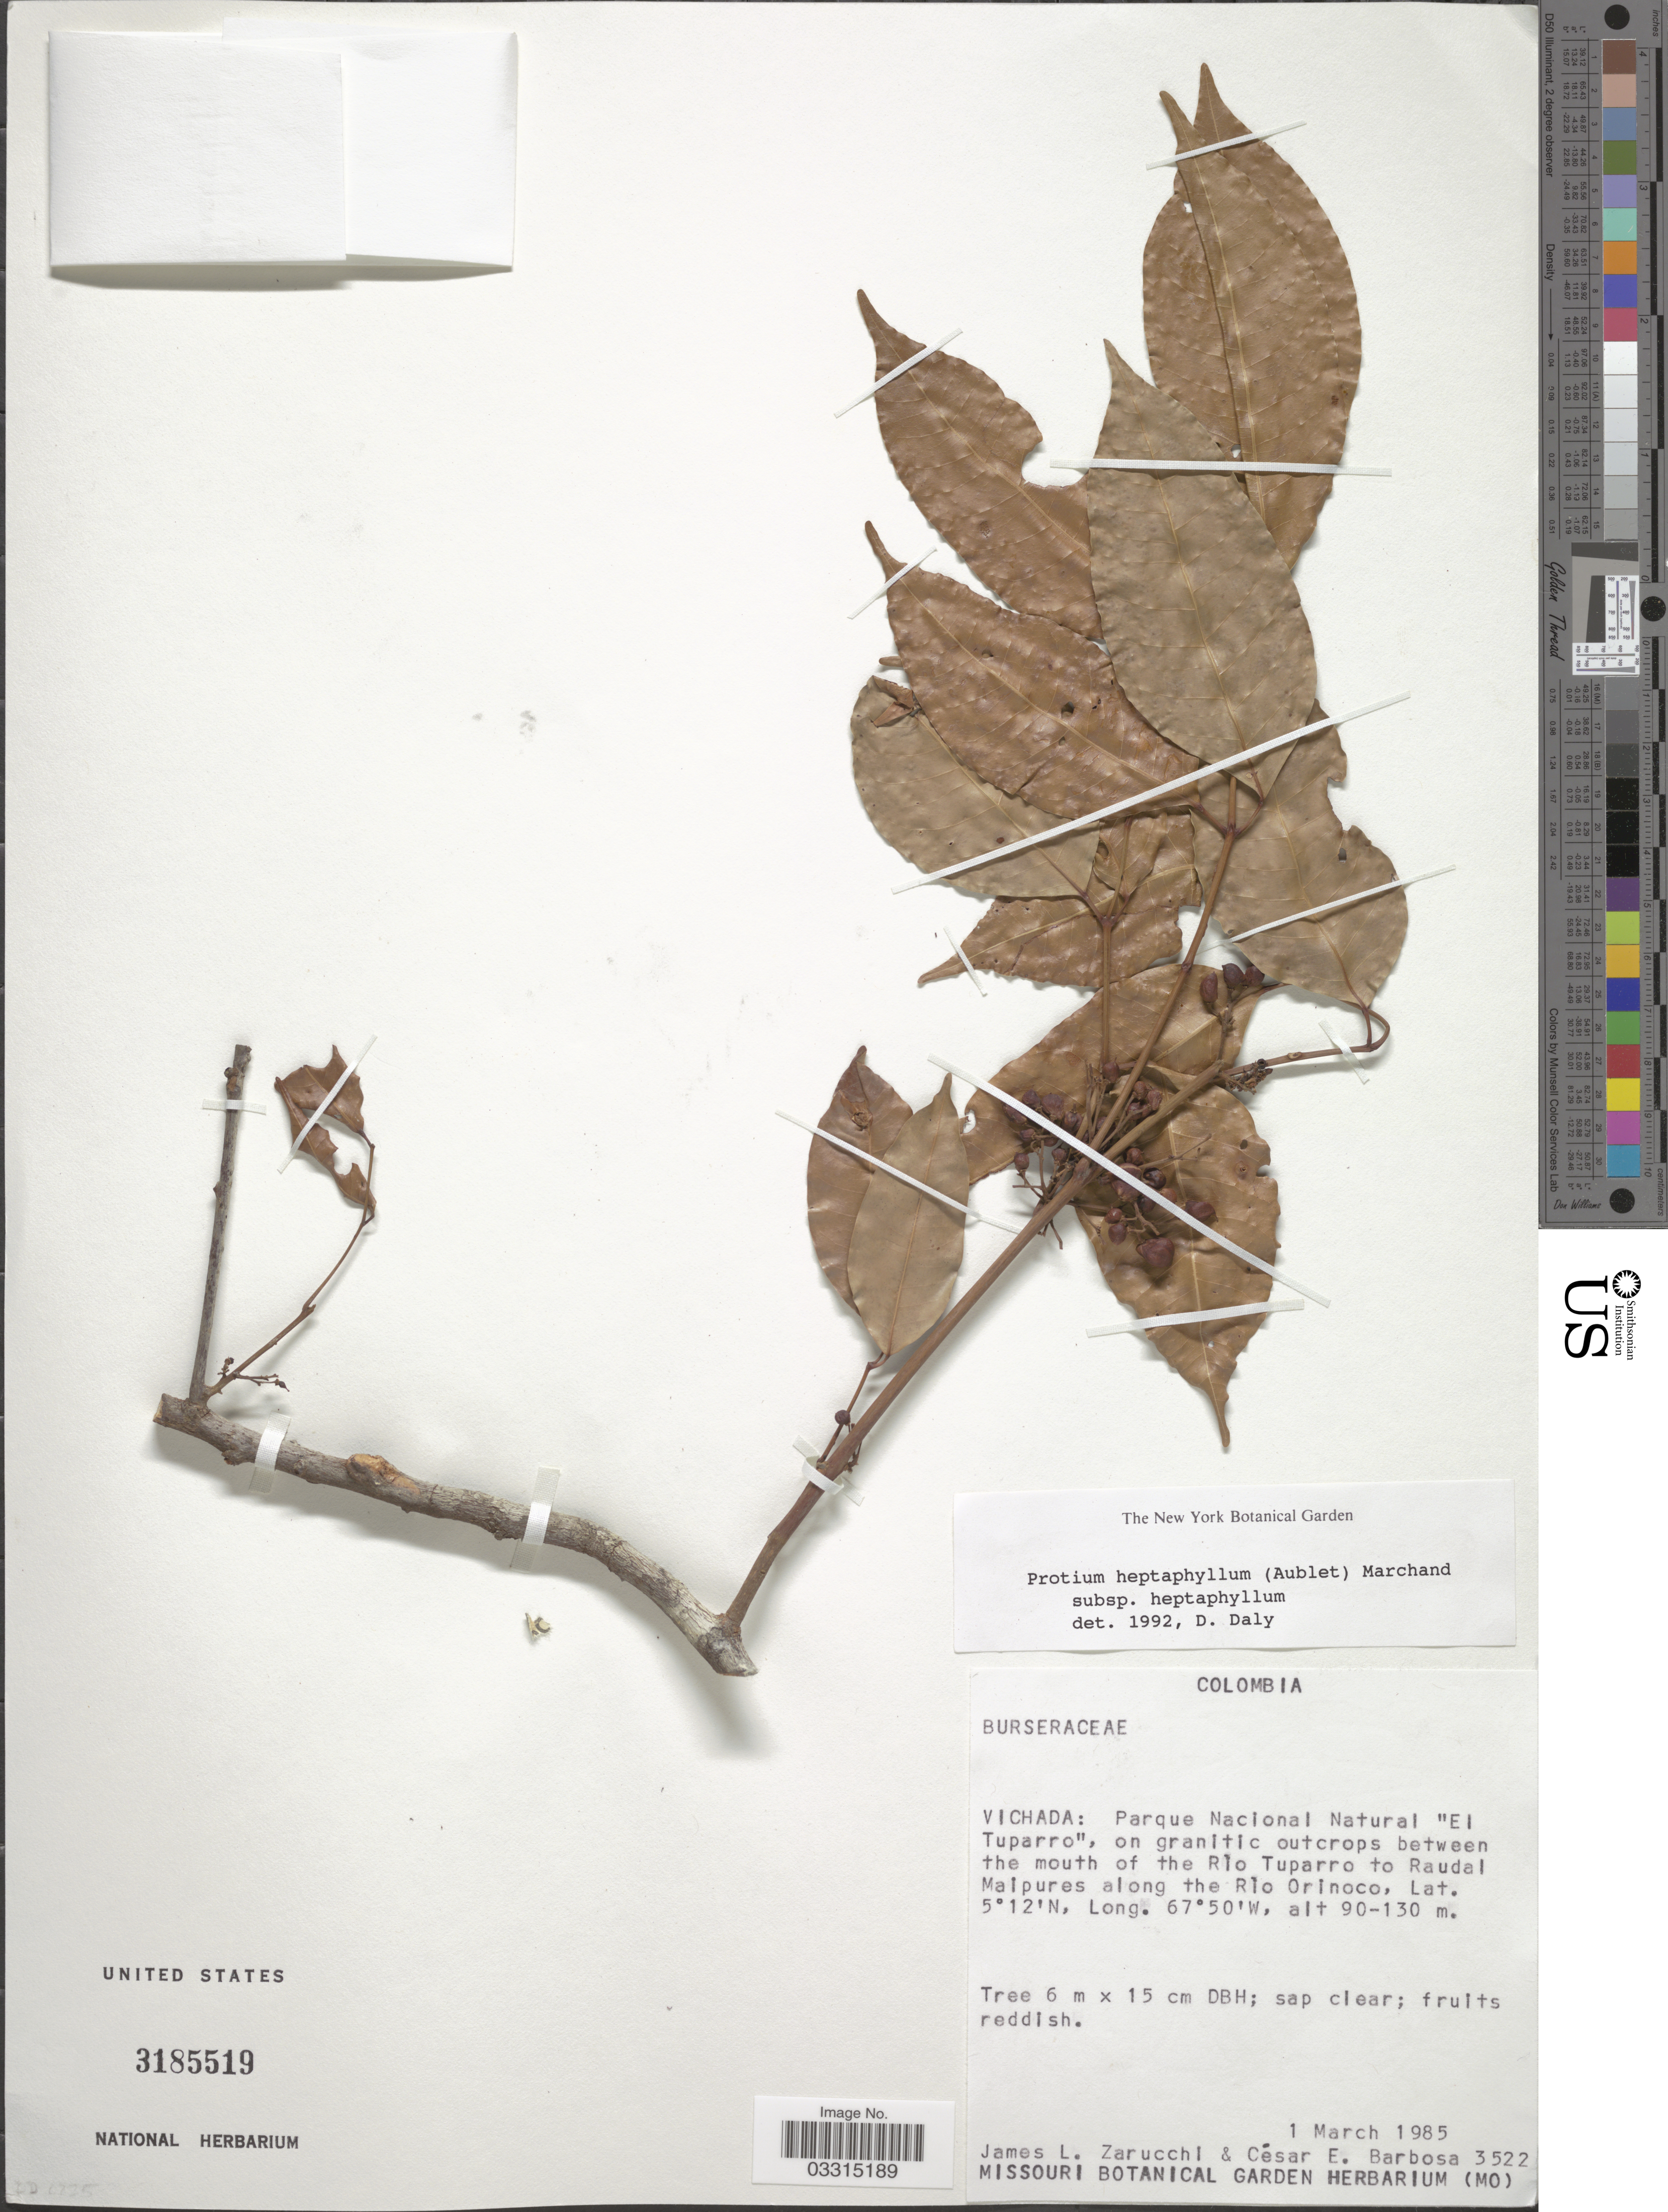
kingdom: Plantae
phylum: Tracheophyta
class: Magnoliopsida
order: Sapindales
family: Burseraceae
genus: Protium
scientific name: Protium heptaphyllum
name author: (Aubl.) Marchand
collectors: J. L. Zarucchi & C. E. Barbosa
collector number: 3522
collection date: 1985-03-01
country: Colombia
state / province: Vichada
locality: Parque Nacional Natural "El Tuparro", on granitic outcrops between the mouth of the Río Tuparro to Raudal Maipures along the Río Orinoco.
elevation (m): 90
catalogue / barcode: US 3185519